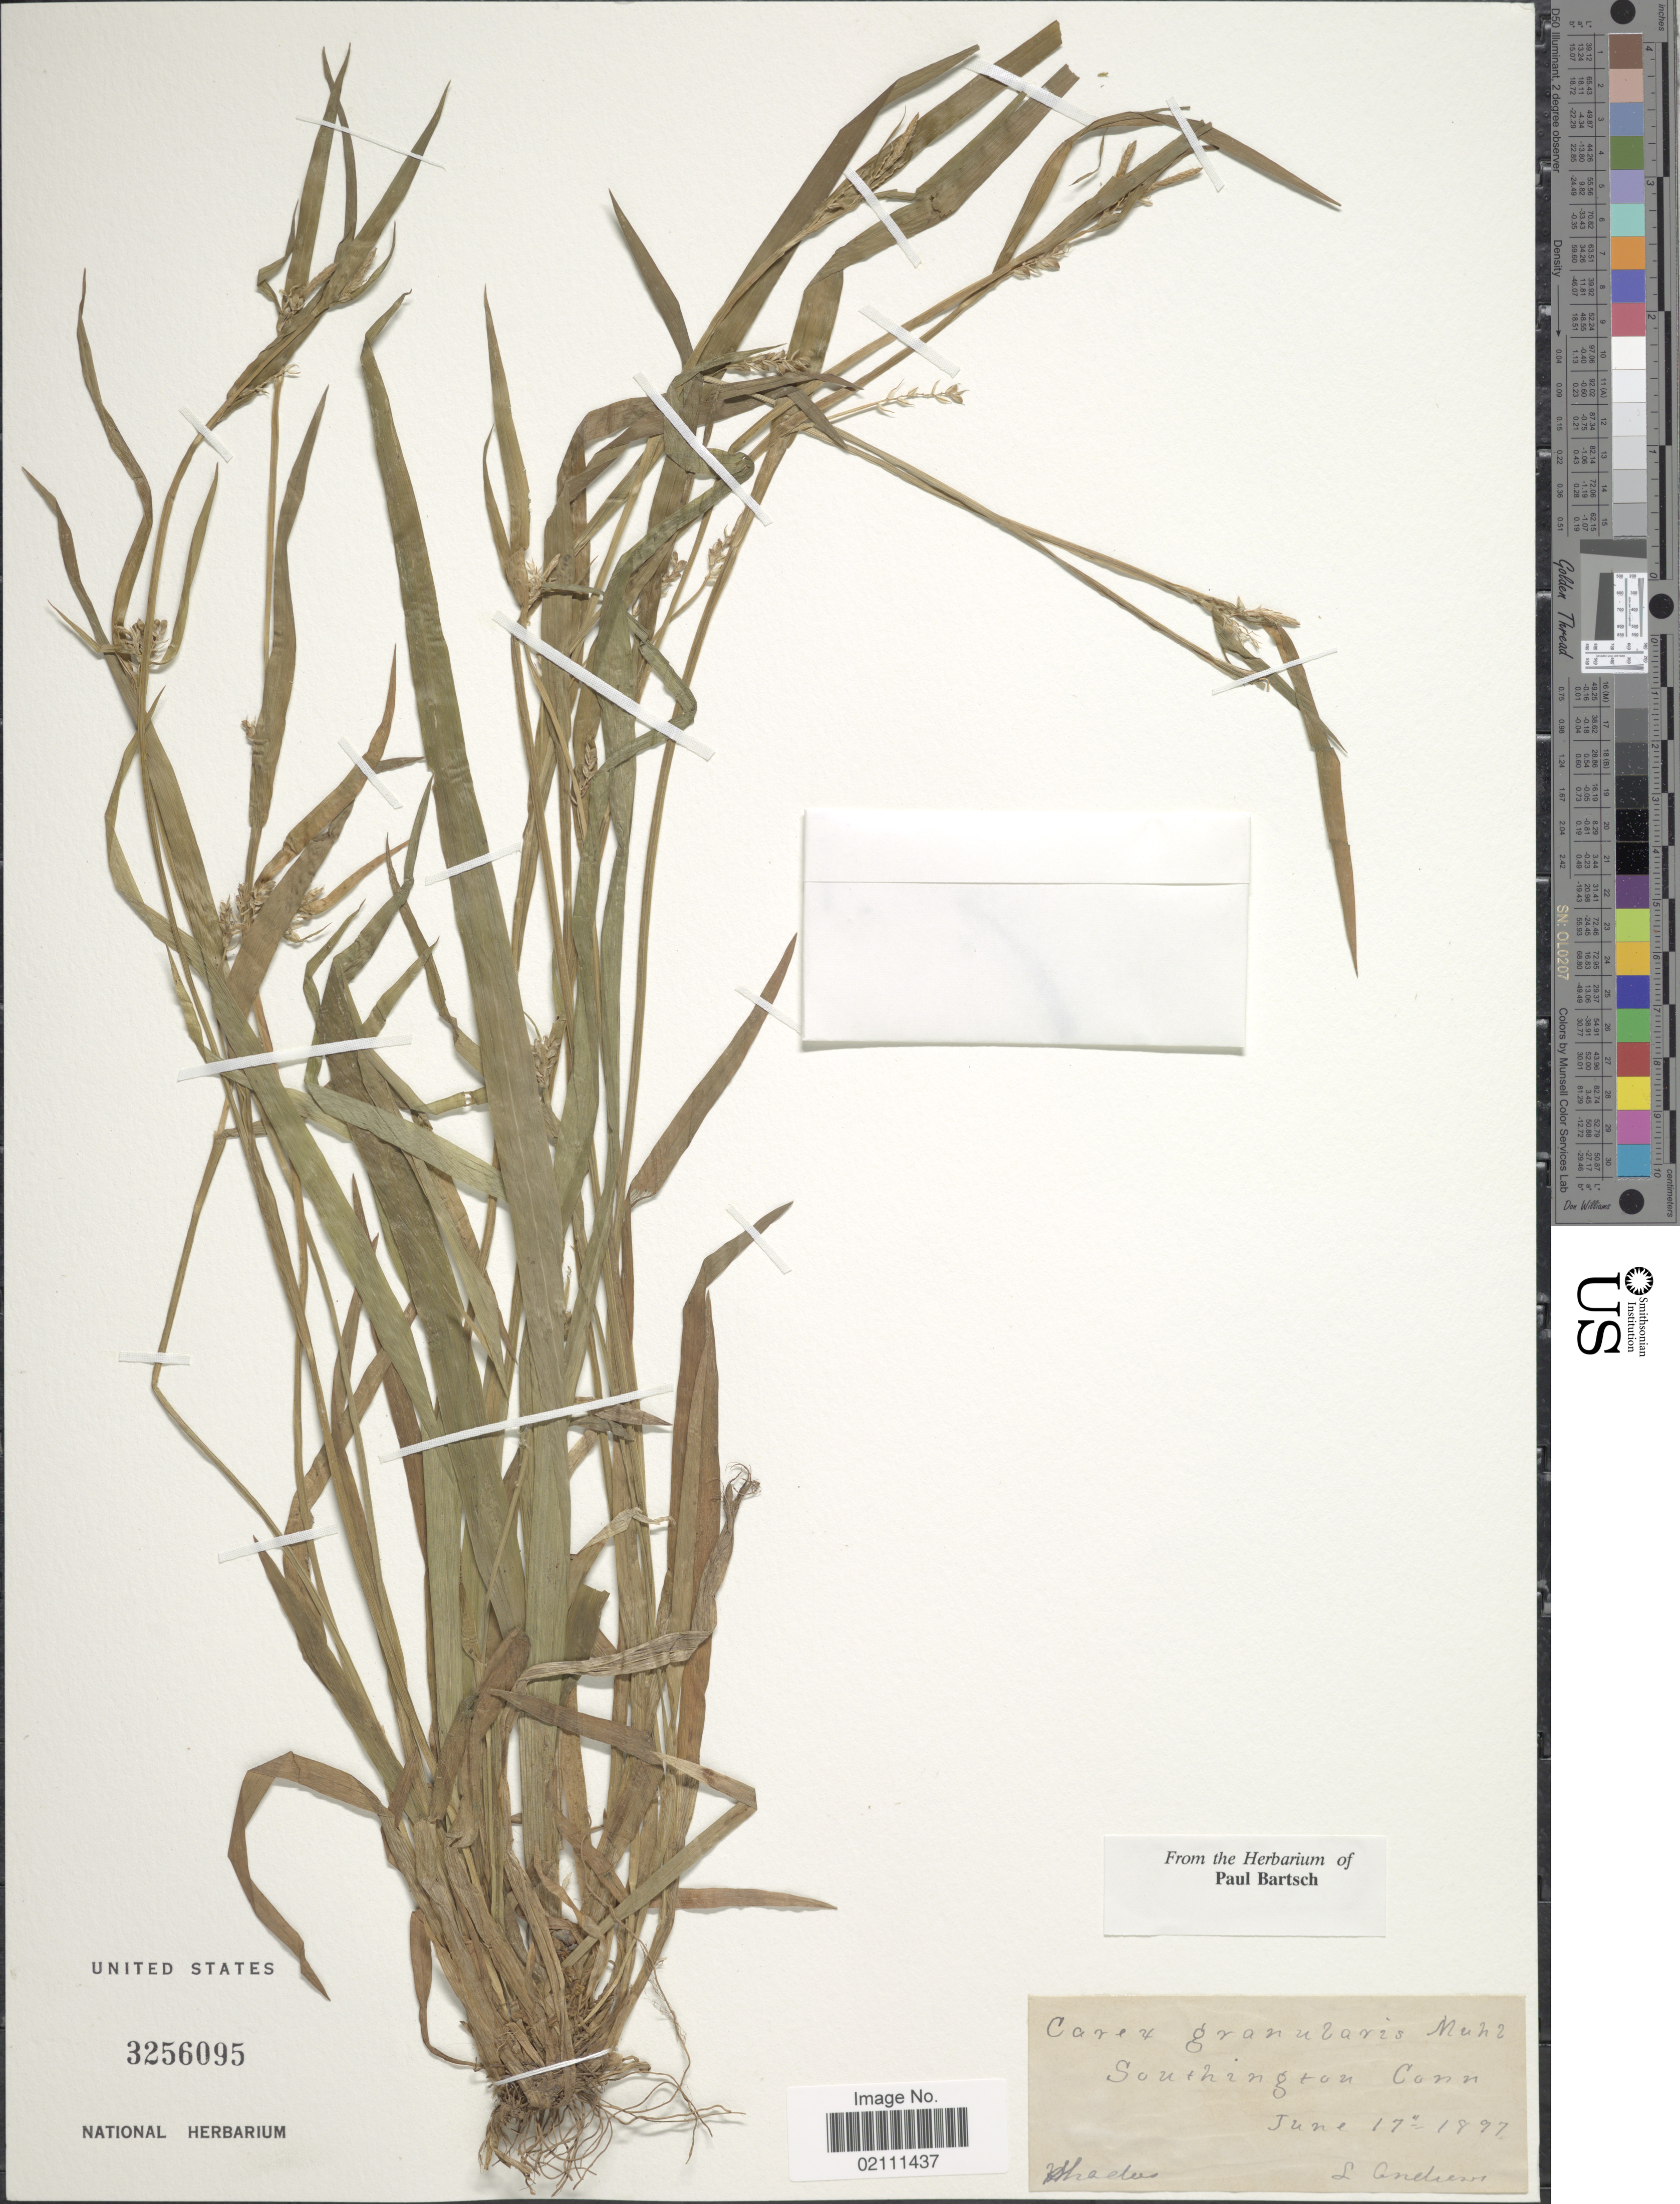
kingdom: Plantae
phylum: Tracheophyta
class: Liliopsida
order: Poales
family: Cyperaceae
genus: Carex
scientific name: Carex granularis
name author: Muhl. ex Willd.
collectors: L. Andrews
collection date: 1877-06-17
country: United States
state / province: Connecticut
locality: Southington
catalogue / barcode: US 3256095